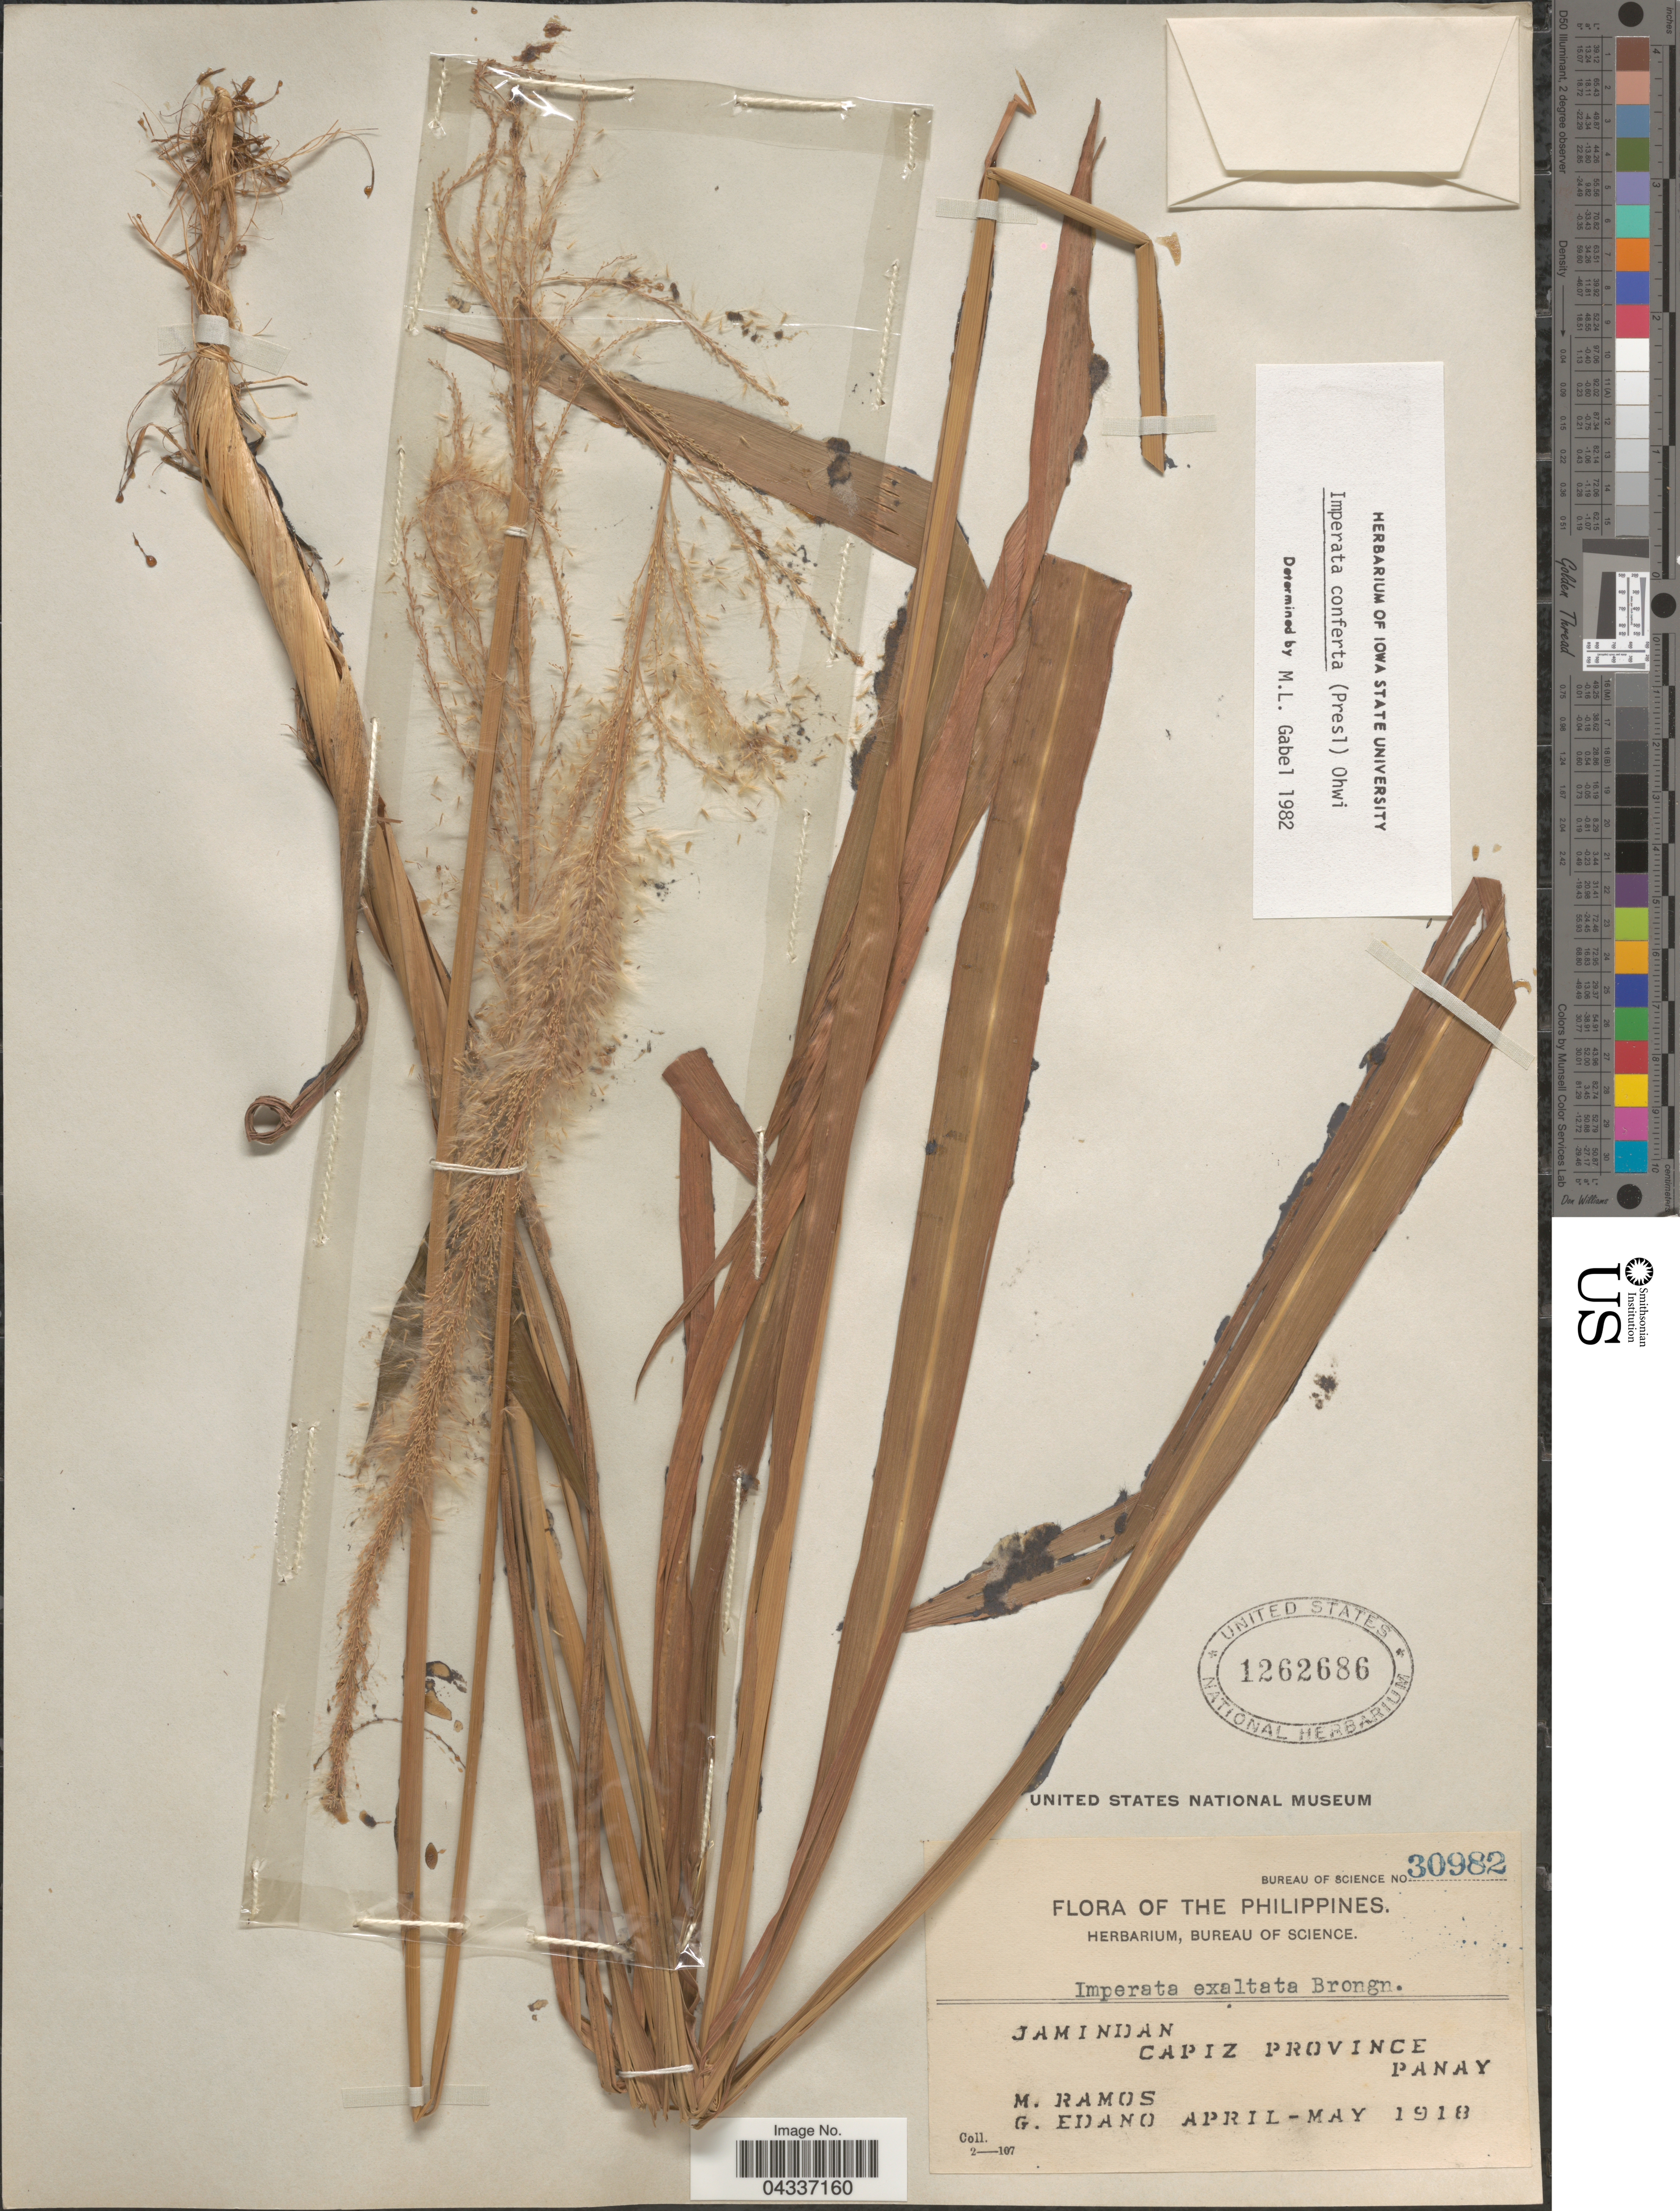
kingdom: Plantae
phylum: Tracheophyta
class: Liliopsida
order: Poales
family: Poaceae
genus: Imperata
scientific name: Imperata conferta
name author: (J. Presl) Ohwi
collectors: M. Ramos & G. Edaño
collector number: Bureau of Science 30982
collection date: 1918-04/1918-05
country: Philippines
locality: Jamindan. Capiz Province. Panay.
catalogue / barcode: US 1262686